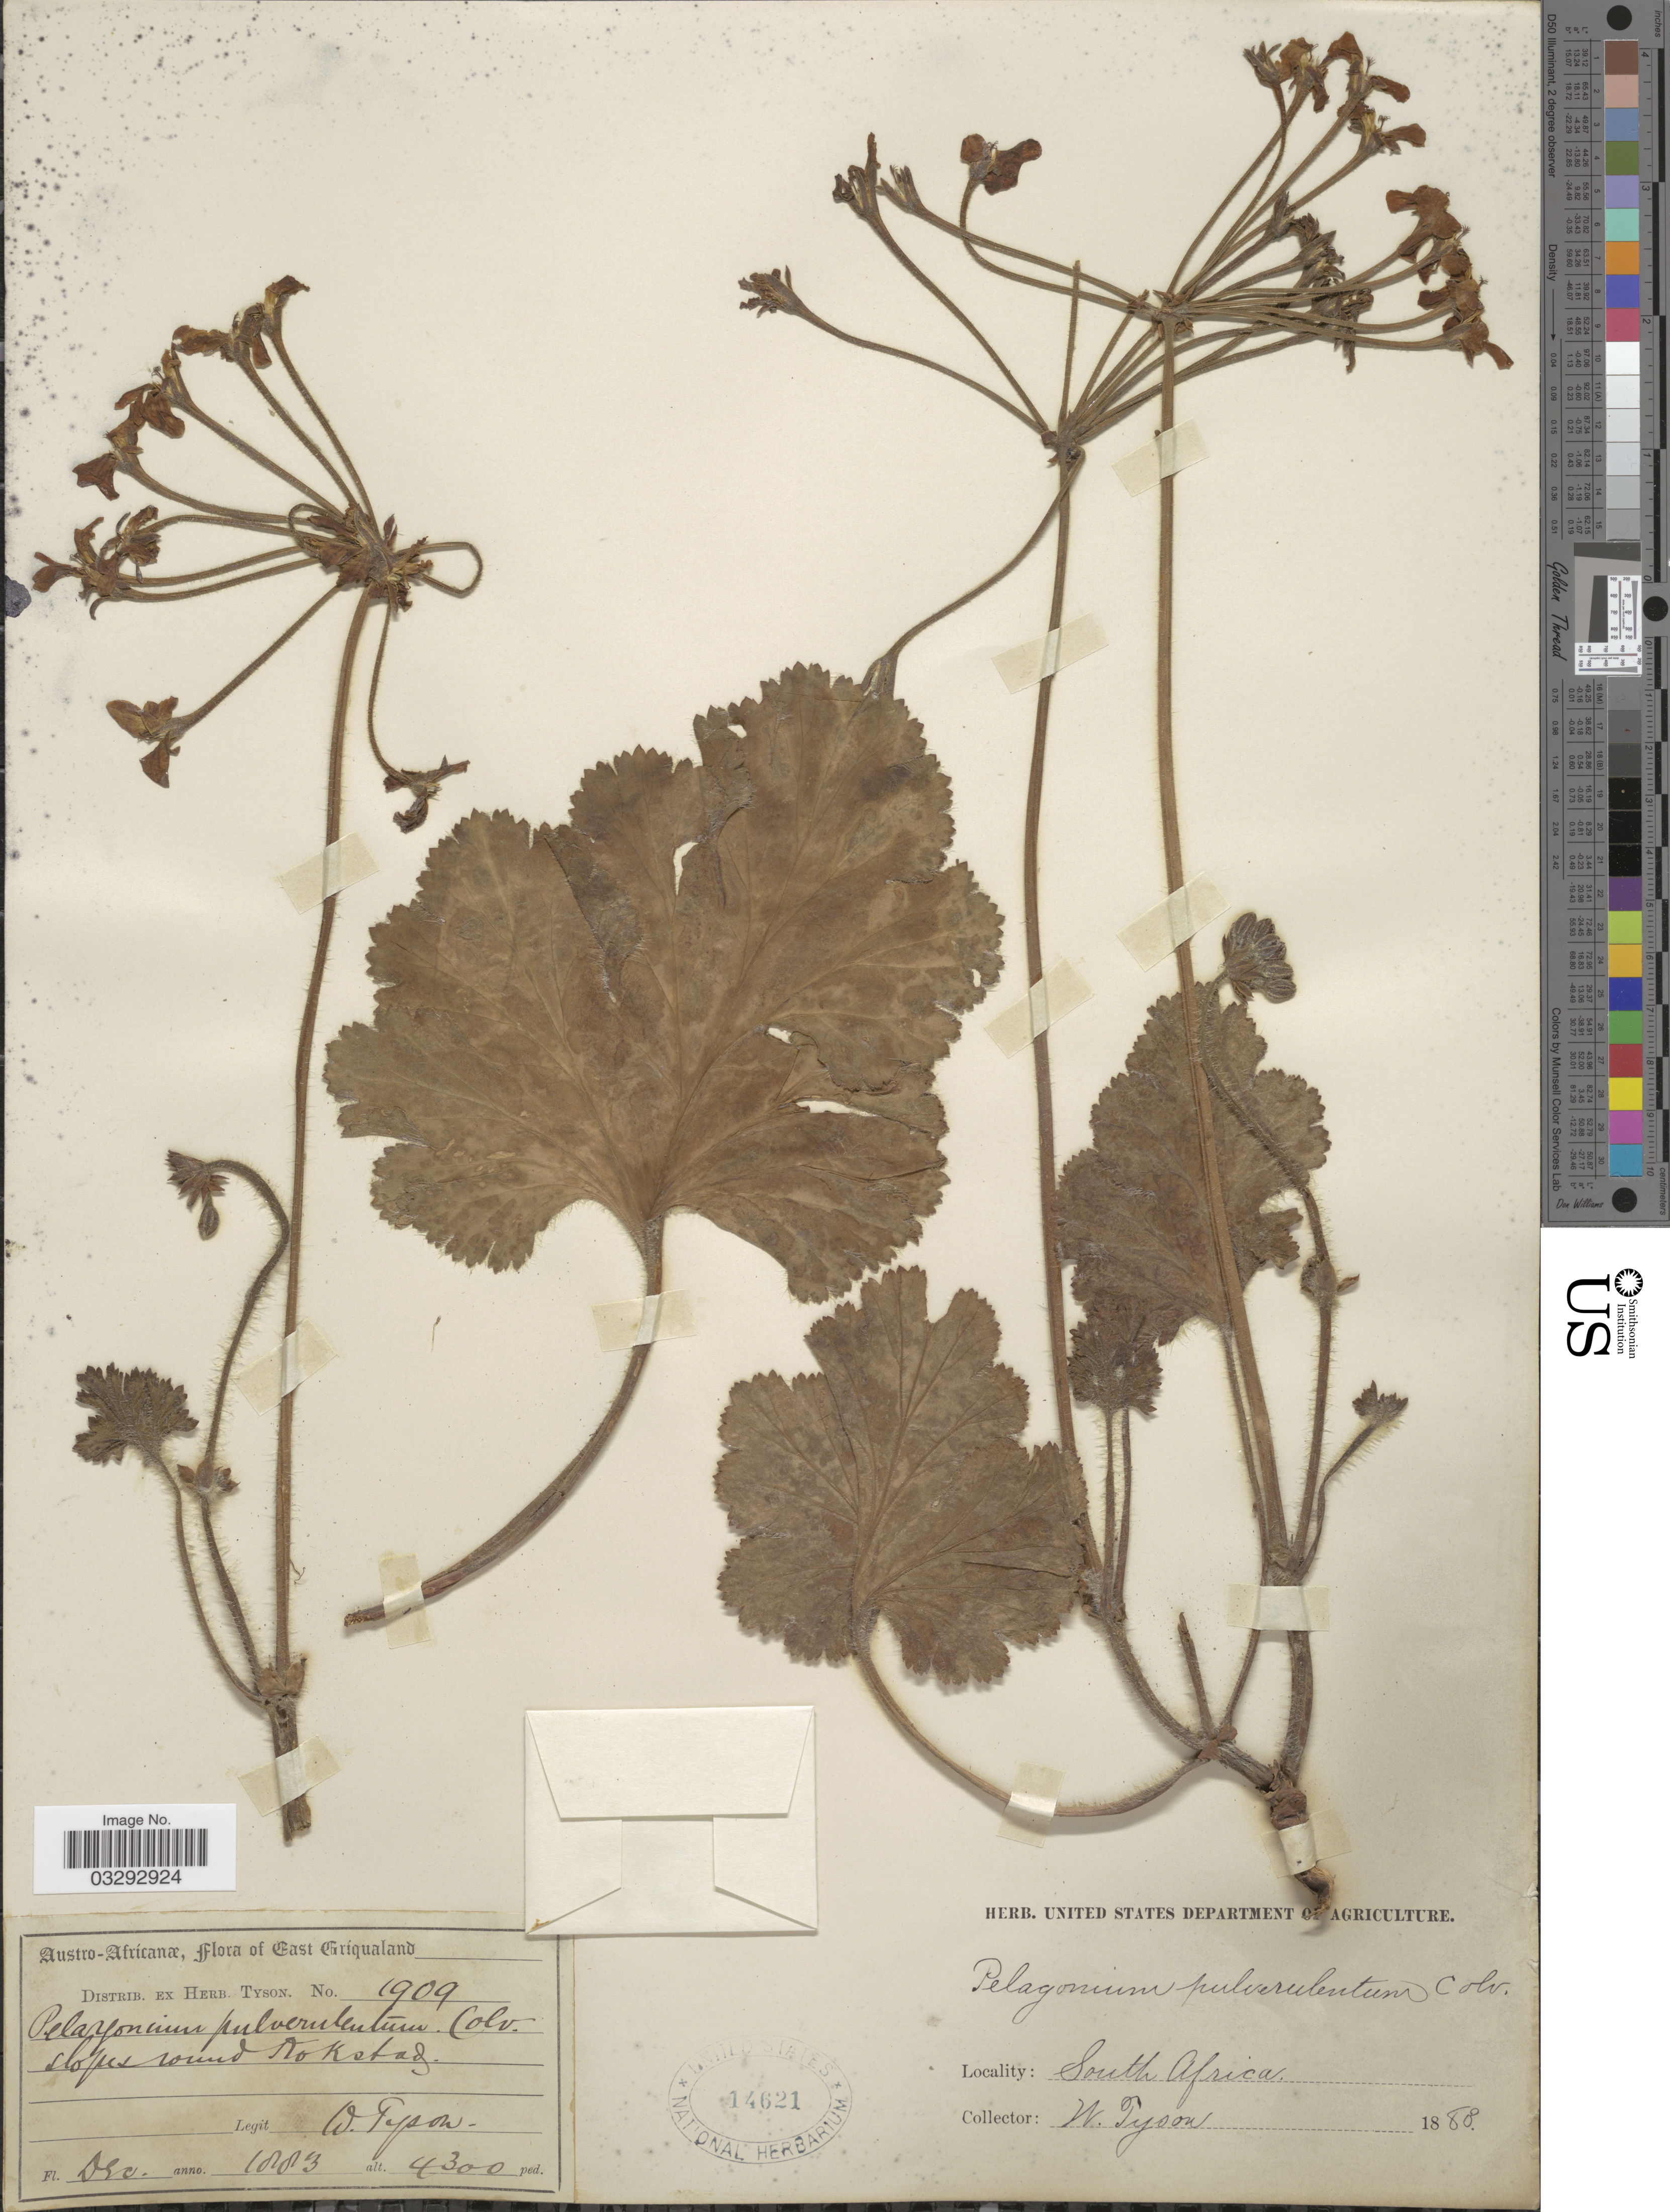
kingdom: Plantae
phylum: Tracheophyta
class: Magnoliopsida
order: Geraniales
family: Geraniaceae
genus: Pelargonium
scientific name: Pelargonium pulverulentum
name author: Colvill ex Sweet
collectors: W. Tyson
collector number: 1909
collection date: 1883-12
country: South Africa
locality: Austro-Africanæ. East Griqualand. Slopes round Kokstad.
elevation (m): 1311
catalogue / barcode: US 14621